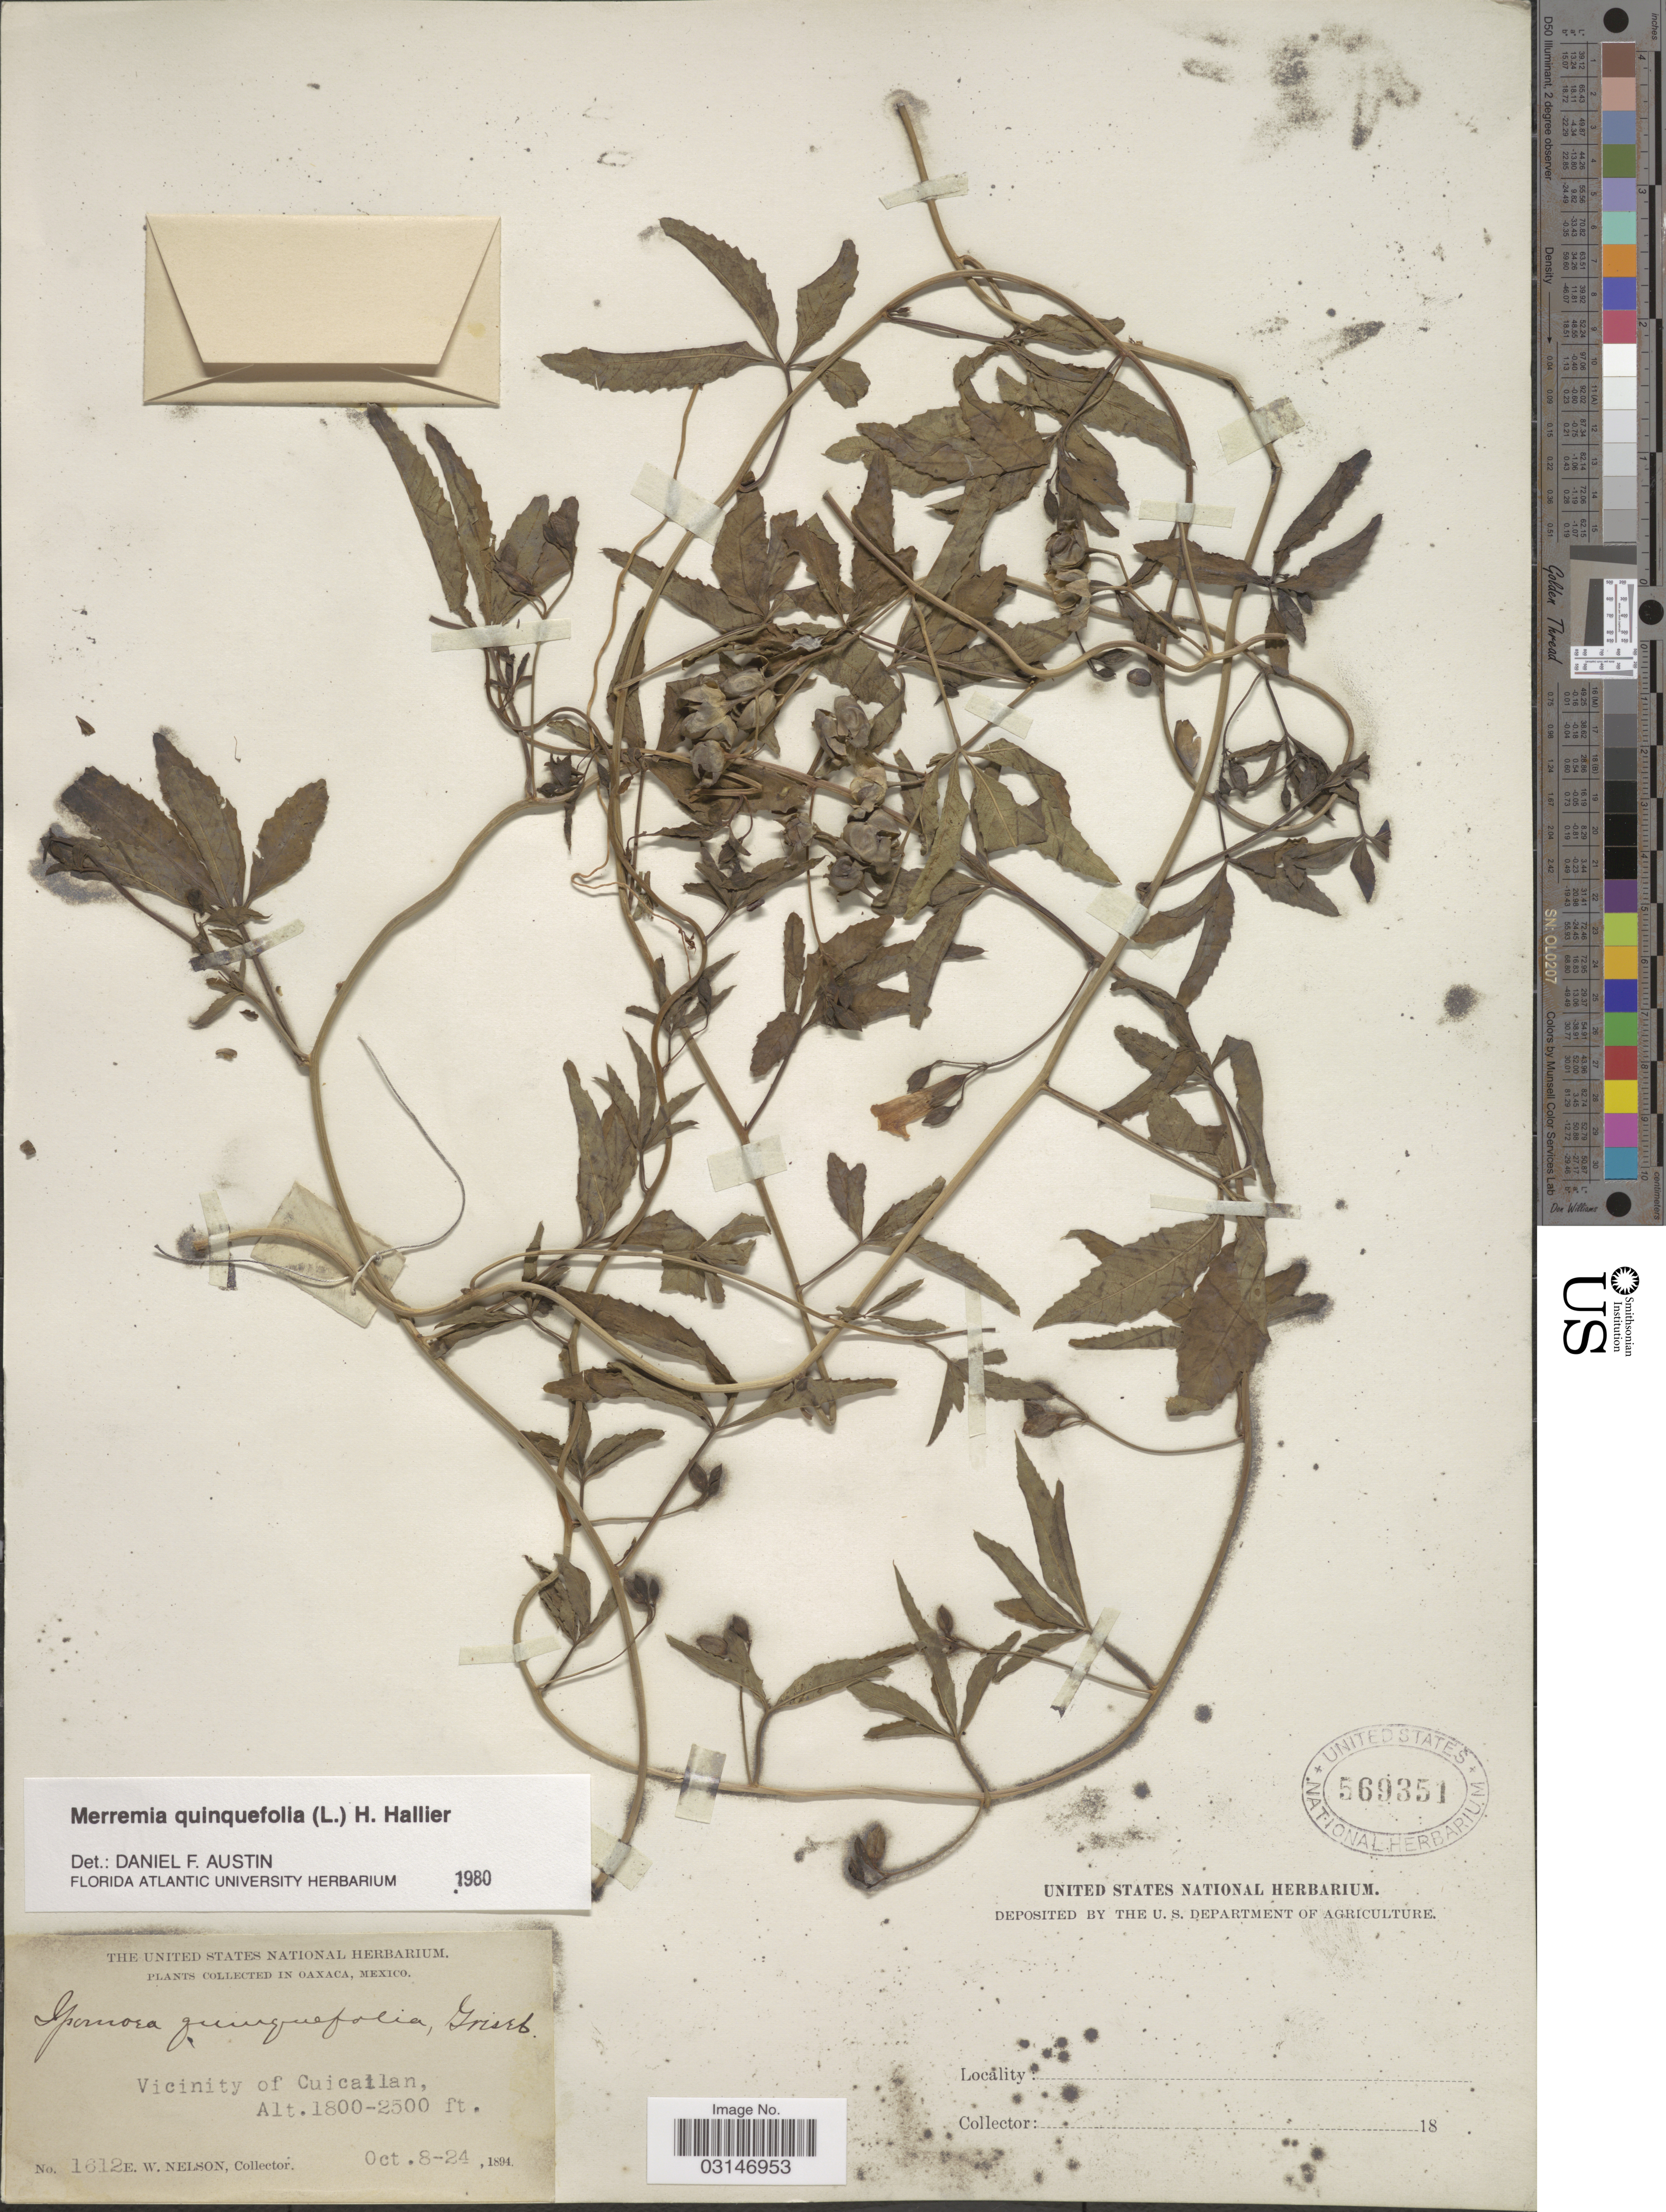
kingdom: Plantae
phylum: Tracheophyta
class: Magnoliopsida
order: Solanales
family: Convolvulaceae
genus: Distimake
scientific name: Distimake quinquefolius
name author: (L.) A. R. Simões & Staples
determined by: Strong, Mark T., (BOT), Smithsonian Institution - National Museum of Natural History (UNITED STATES)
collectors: E. W. Nelson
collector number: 1612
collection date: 1894-10-08/1894-10-24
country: Mexico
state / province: Oaxaca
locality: Vicinity of Cuicatlan.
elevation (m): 549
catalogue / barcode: US 569351